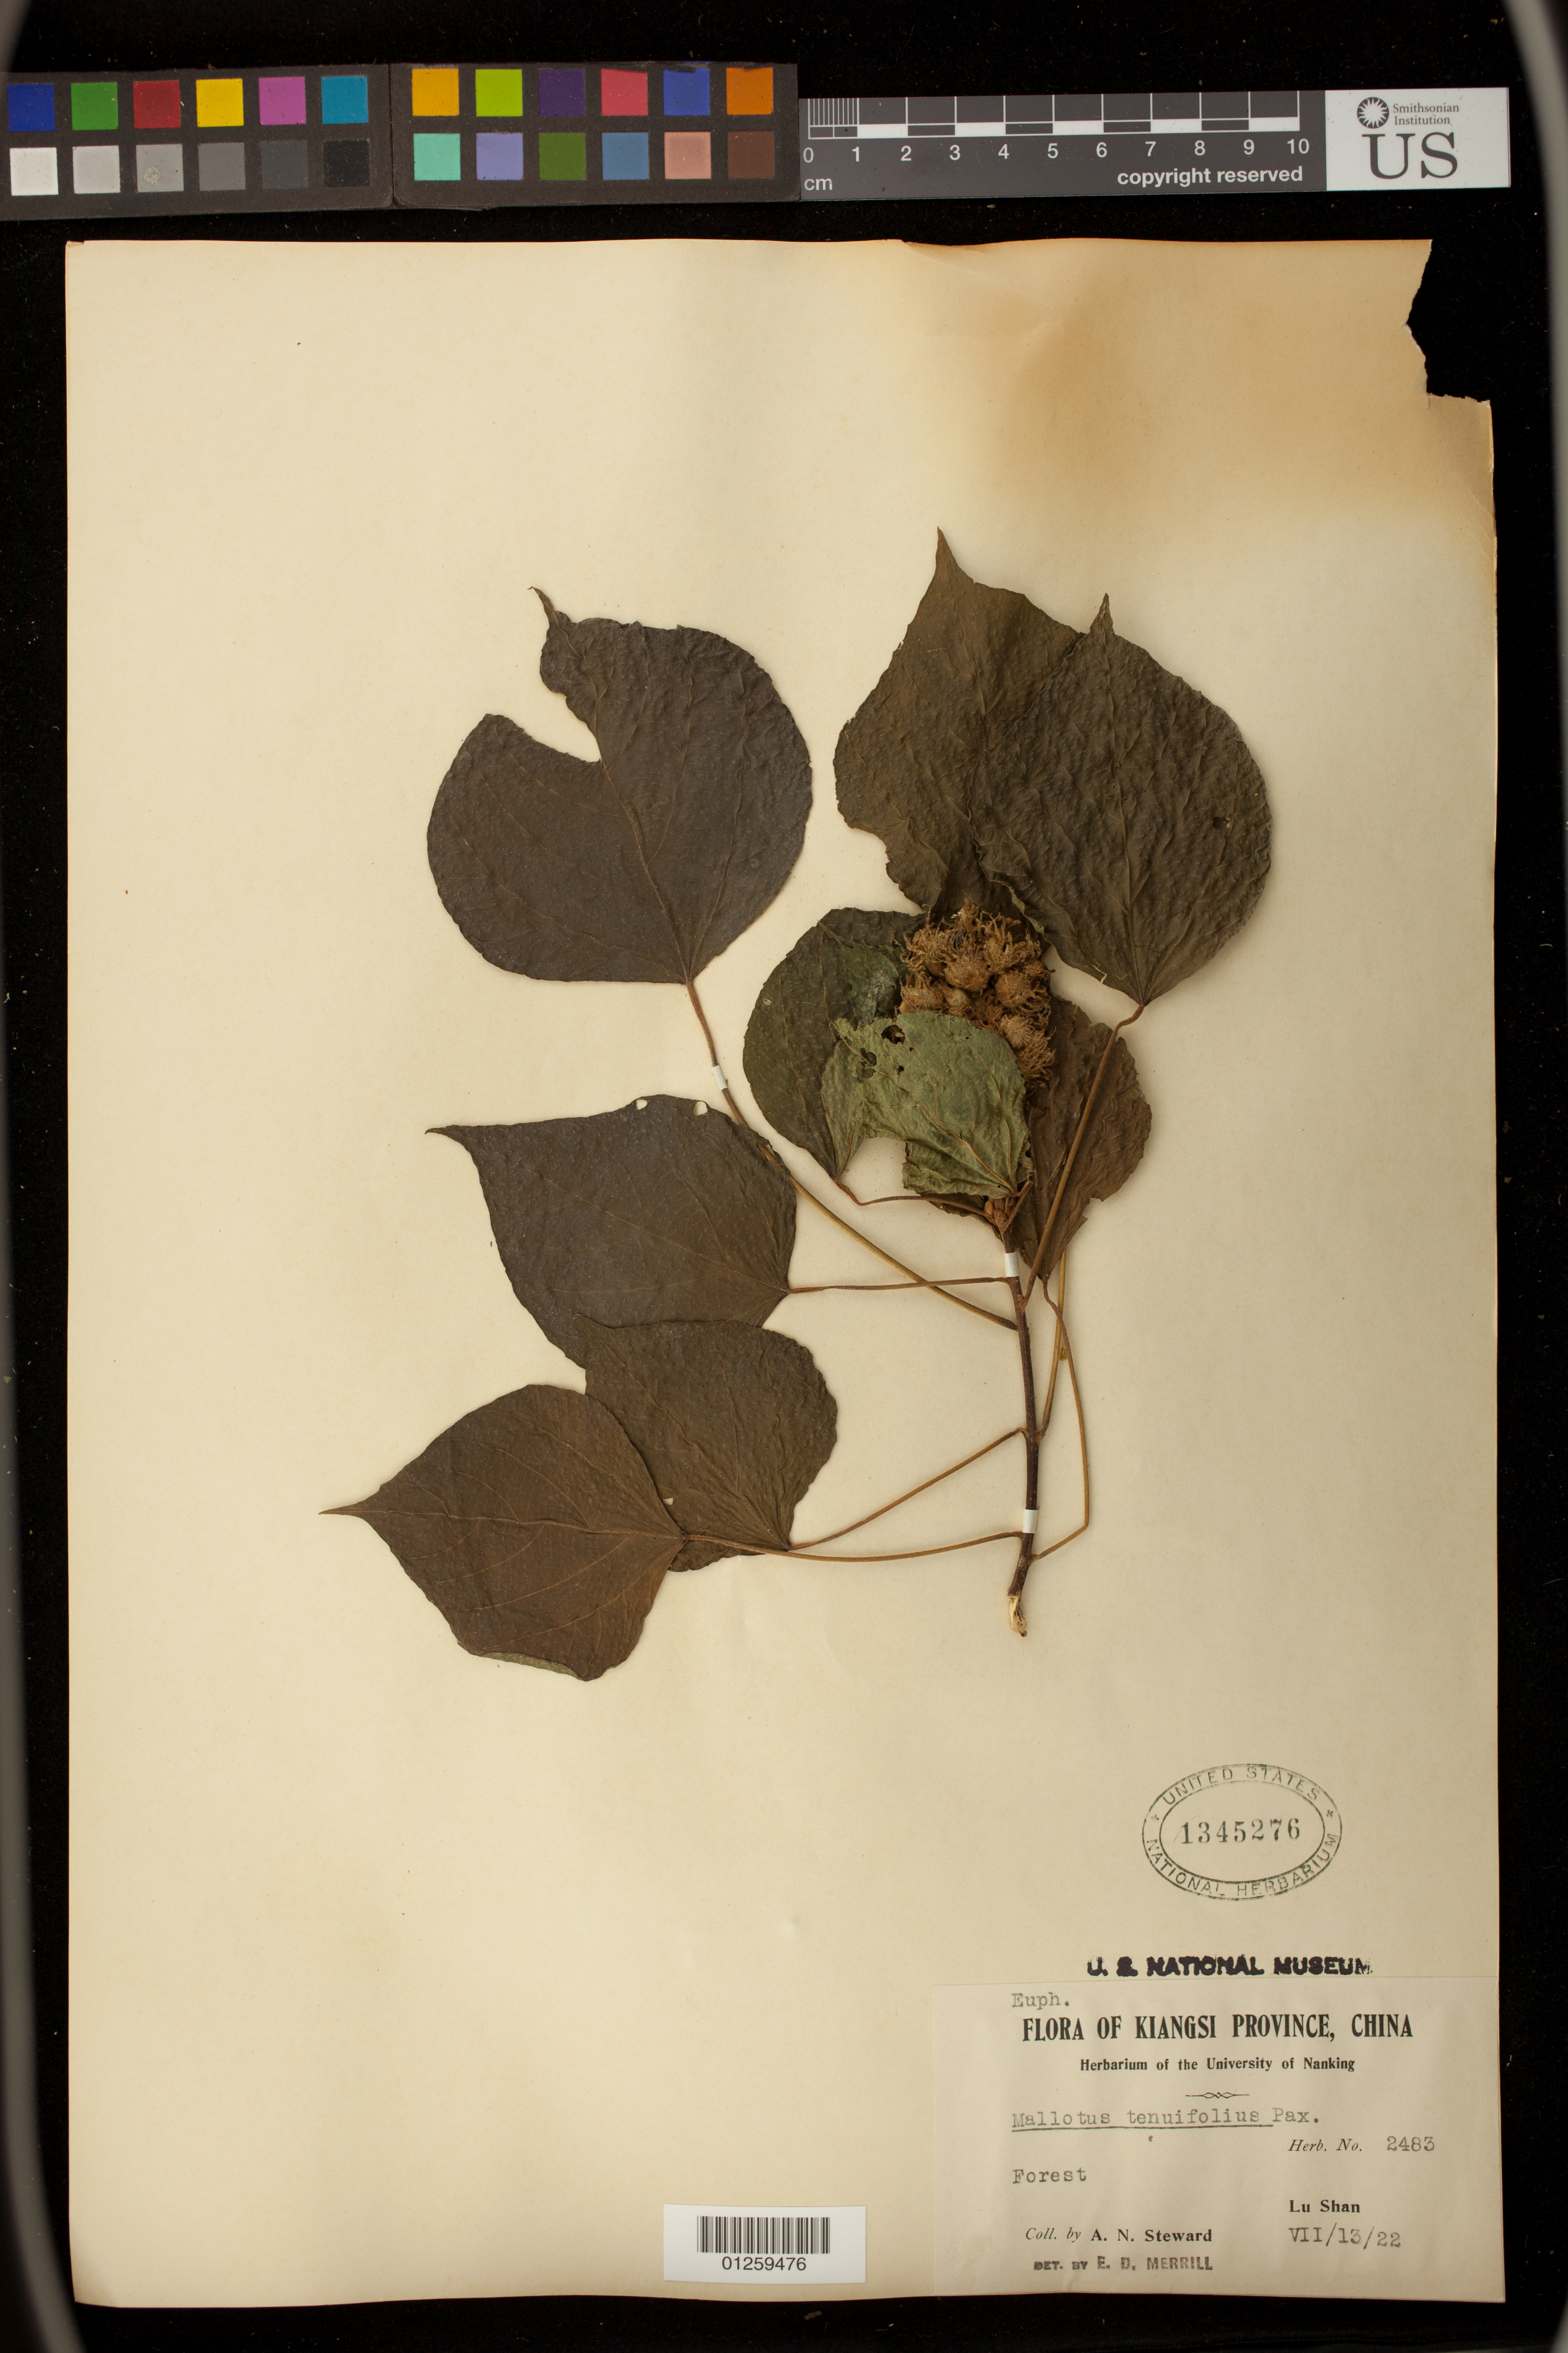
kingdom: Plantae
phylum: Tracheophyta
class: Magnoliopsida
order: Malpighiales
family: Euphorbiaceae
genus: Mallotus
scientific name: Mallotus tenuifolius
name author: Pax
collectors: A. Steward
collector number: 2483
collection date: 1922-07-13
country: China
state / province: Jiangxi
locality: Lu Shan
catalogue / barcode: US 1345276